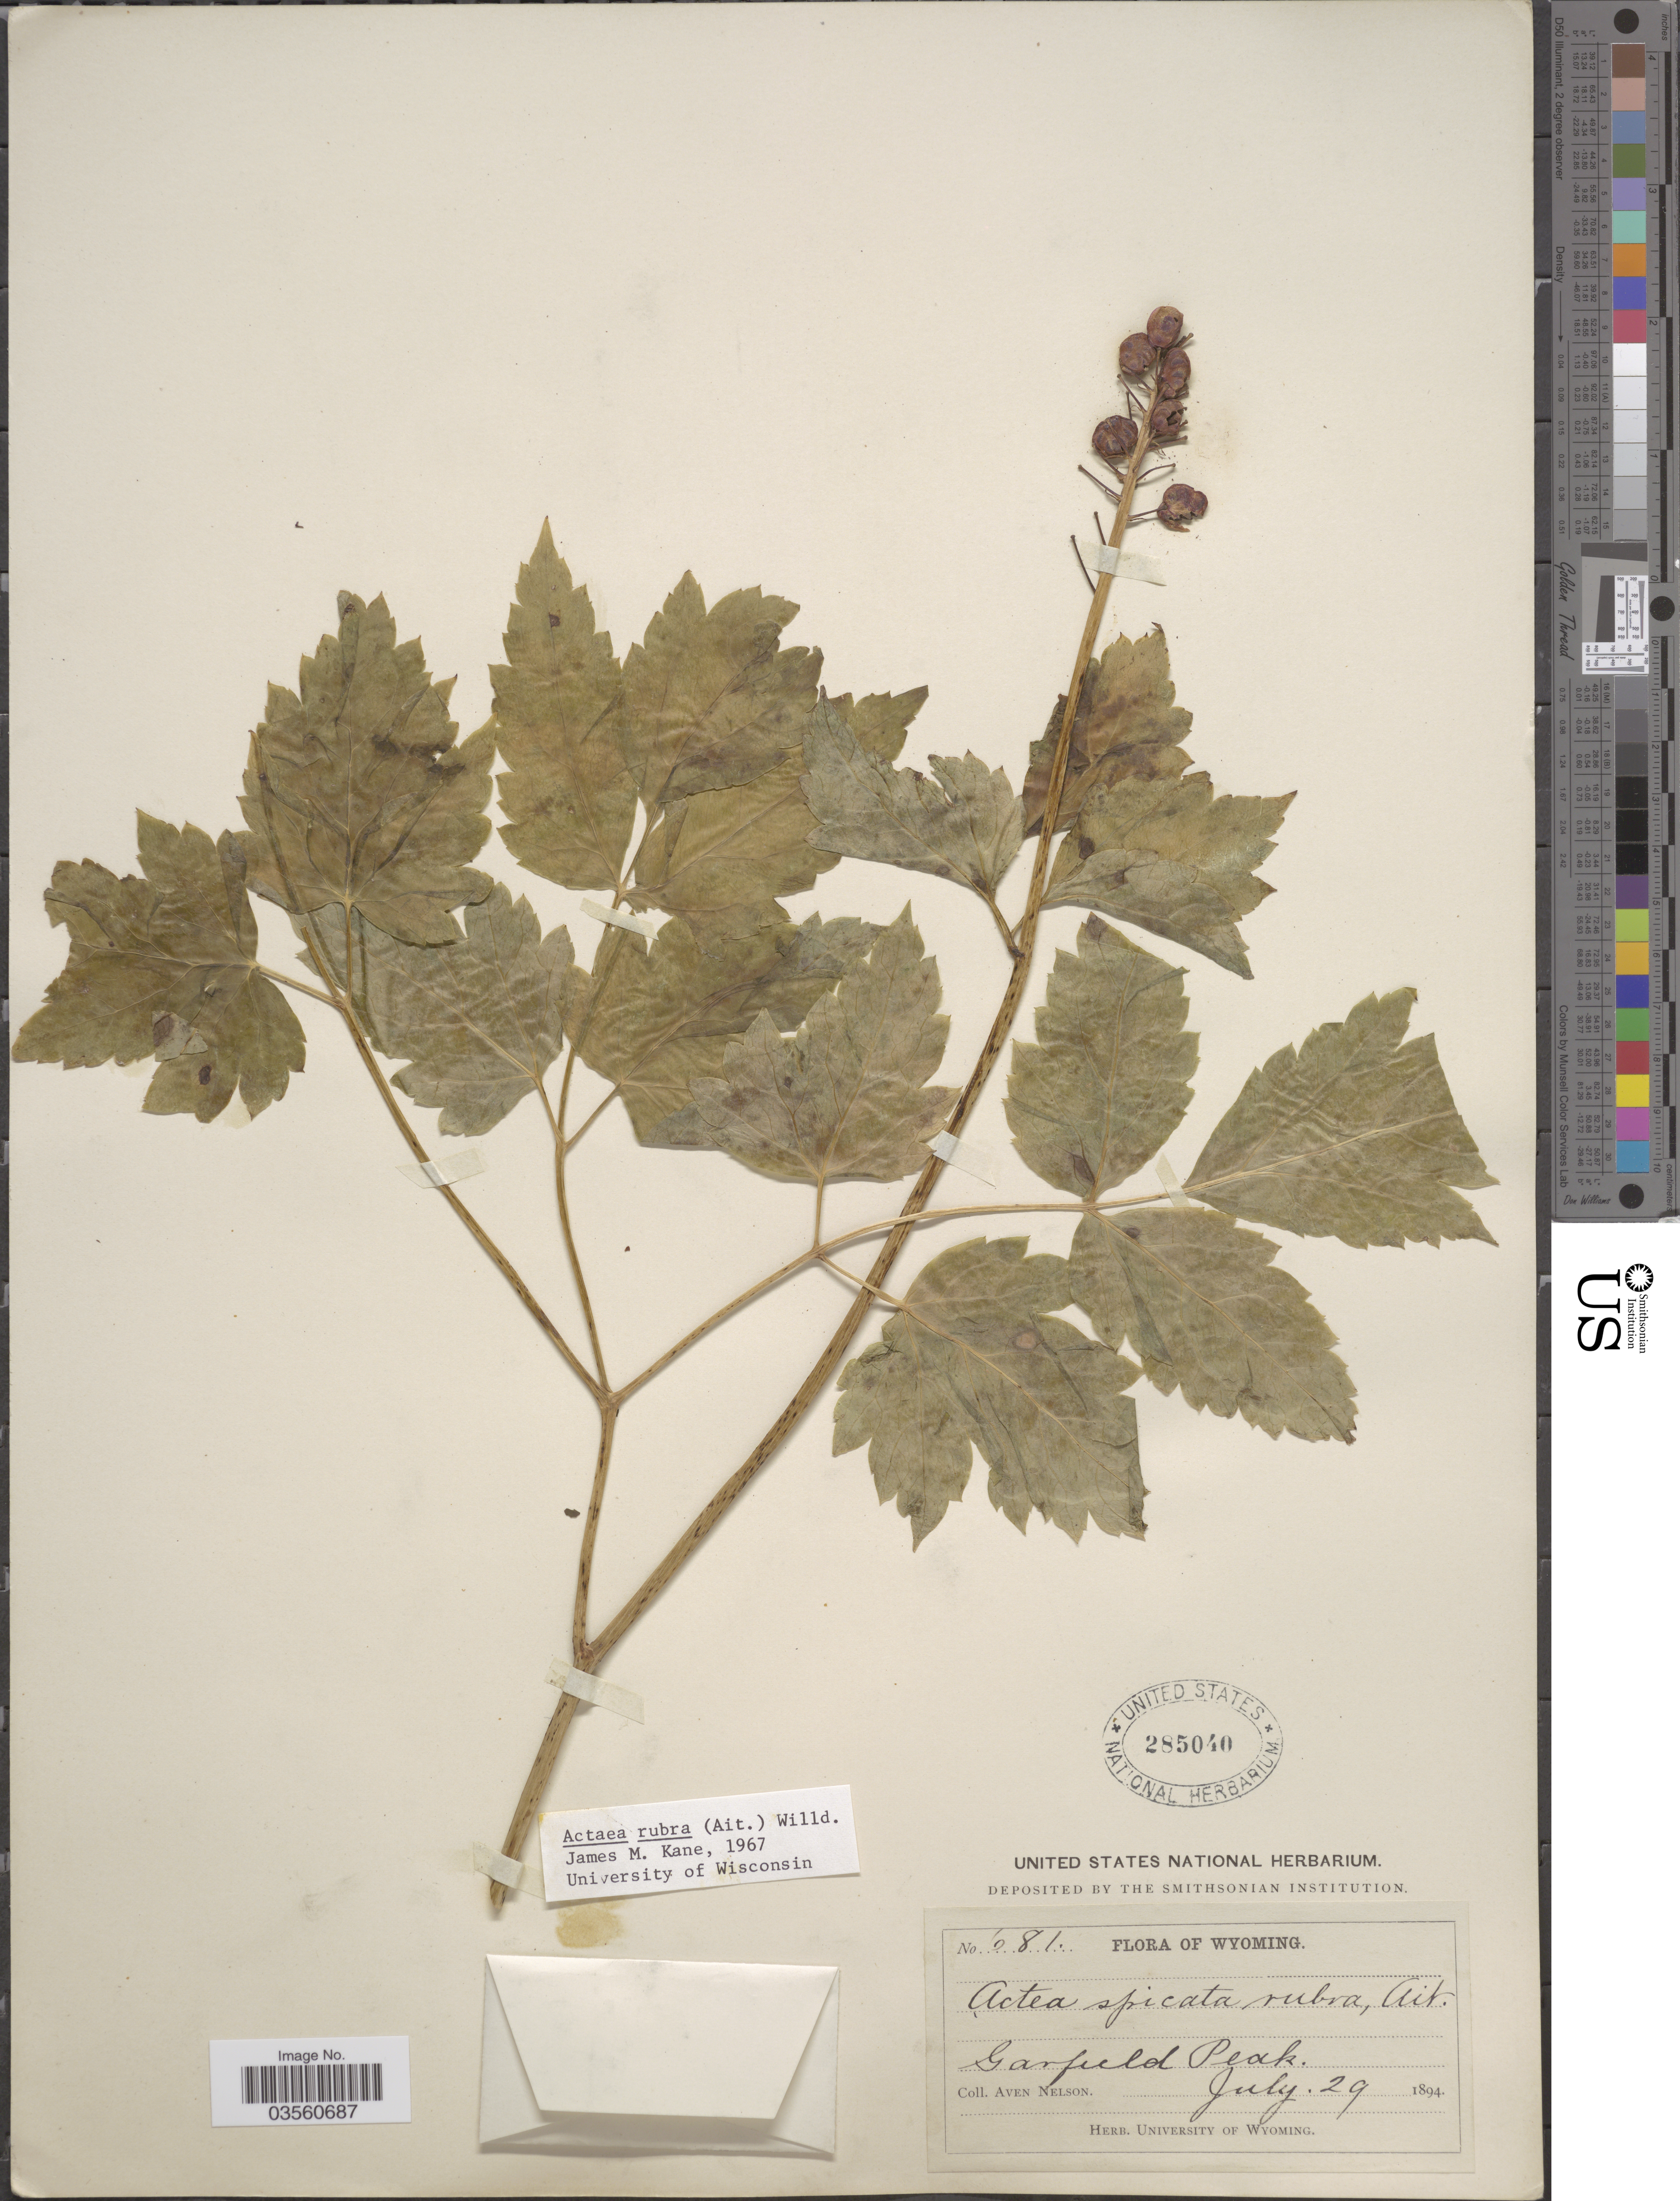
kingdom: Plantae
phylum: Tracheophyta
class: Magnoliopsida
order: Ranunculales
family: Ranunculaceae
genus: Actaea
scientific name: Actaea rubra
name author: (Aiton) Willd.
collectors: A. Nelson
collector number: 681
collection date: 1894-07-29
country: United States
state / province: Wyoming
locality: Garfield Peak.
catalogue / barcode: US 285040